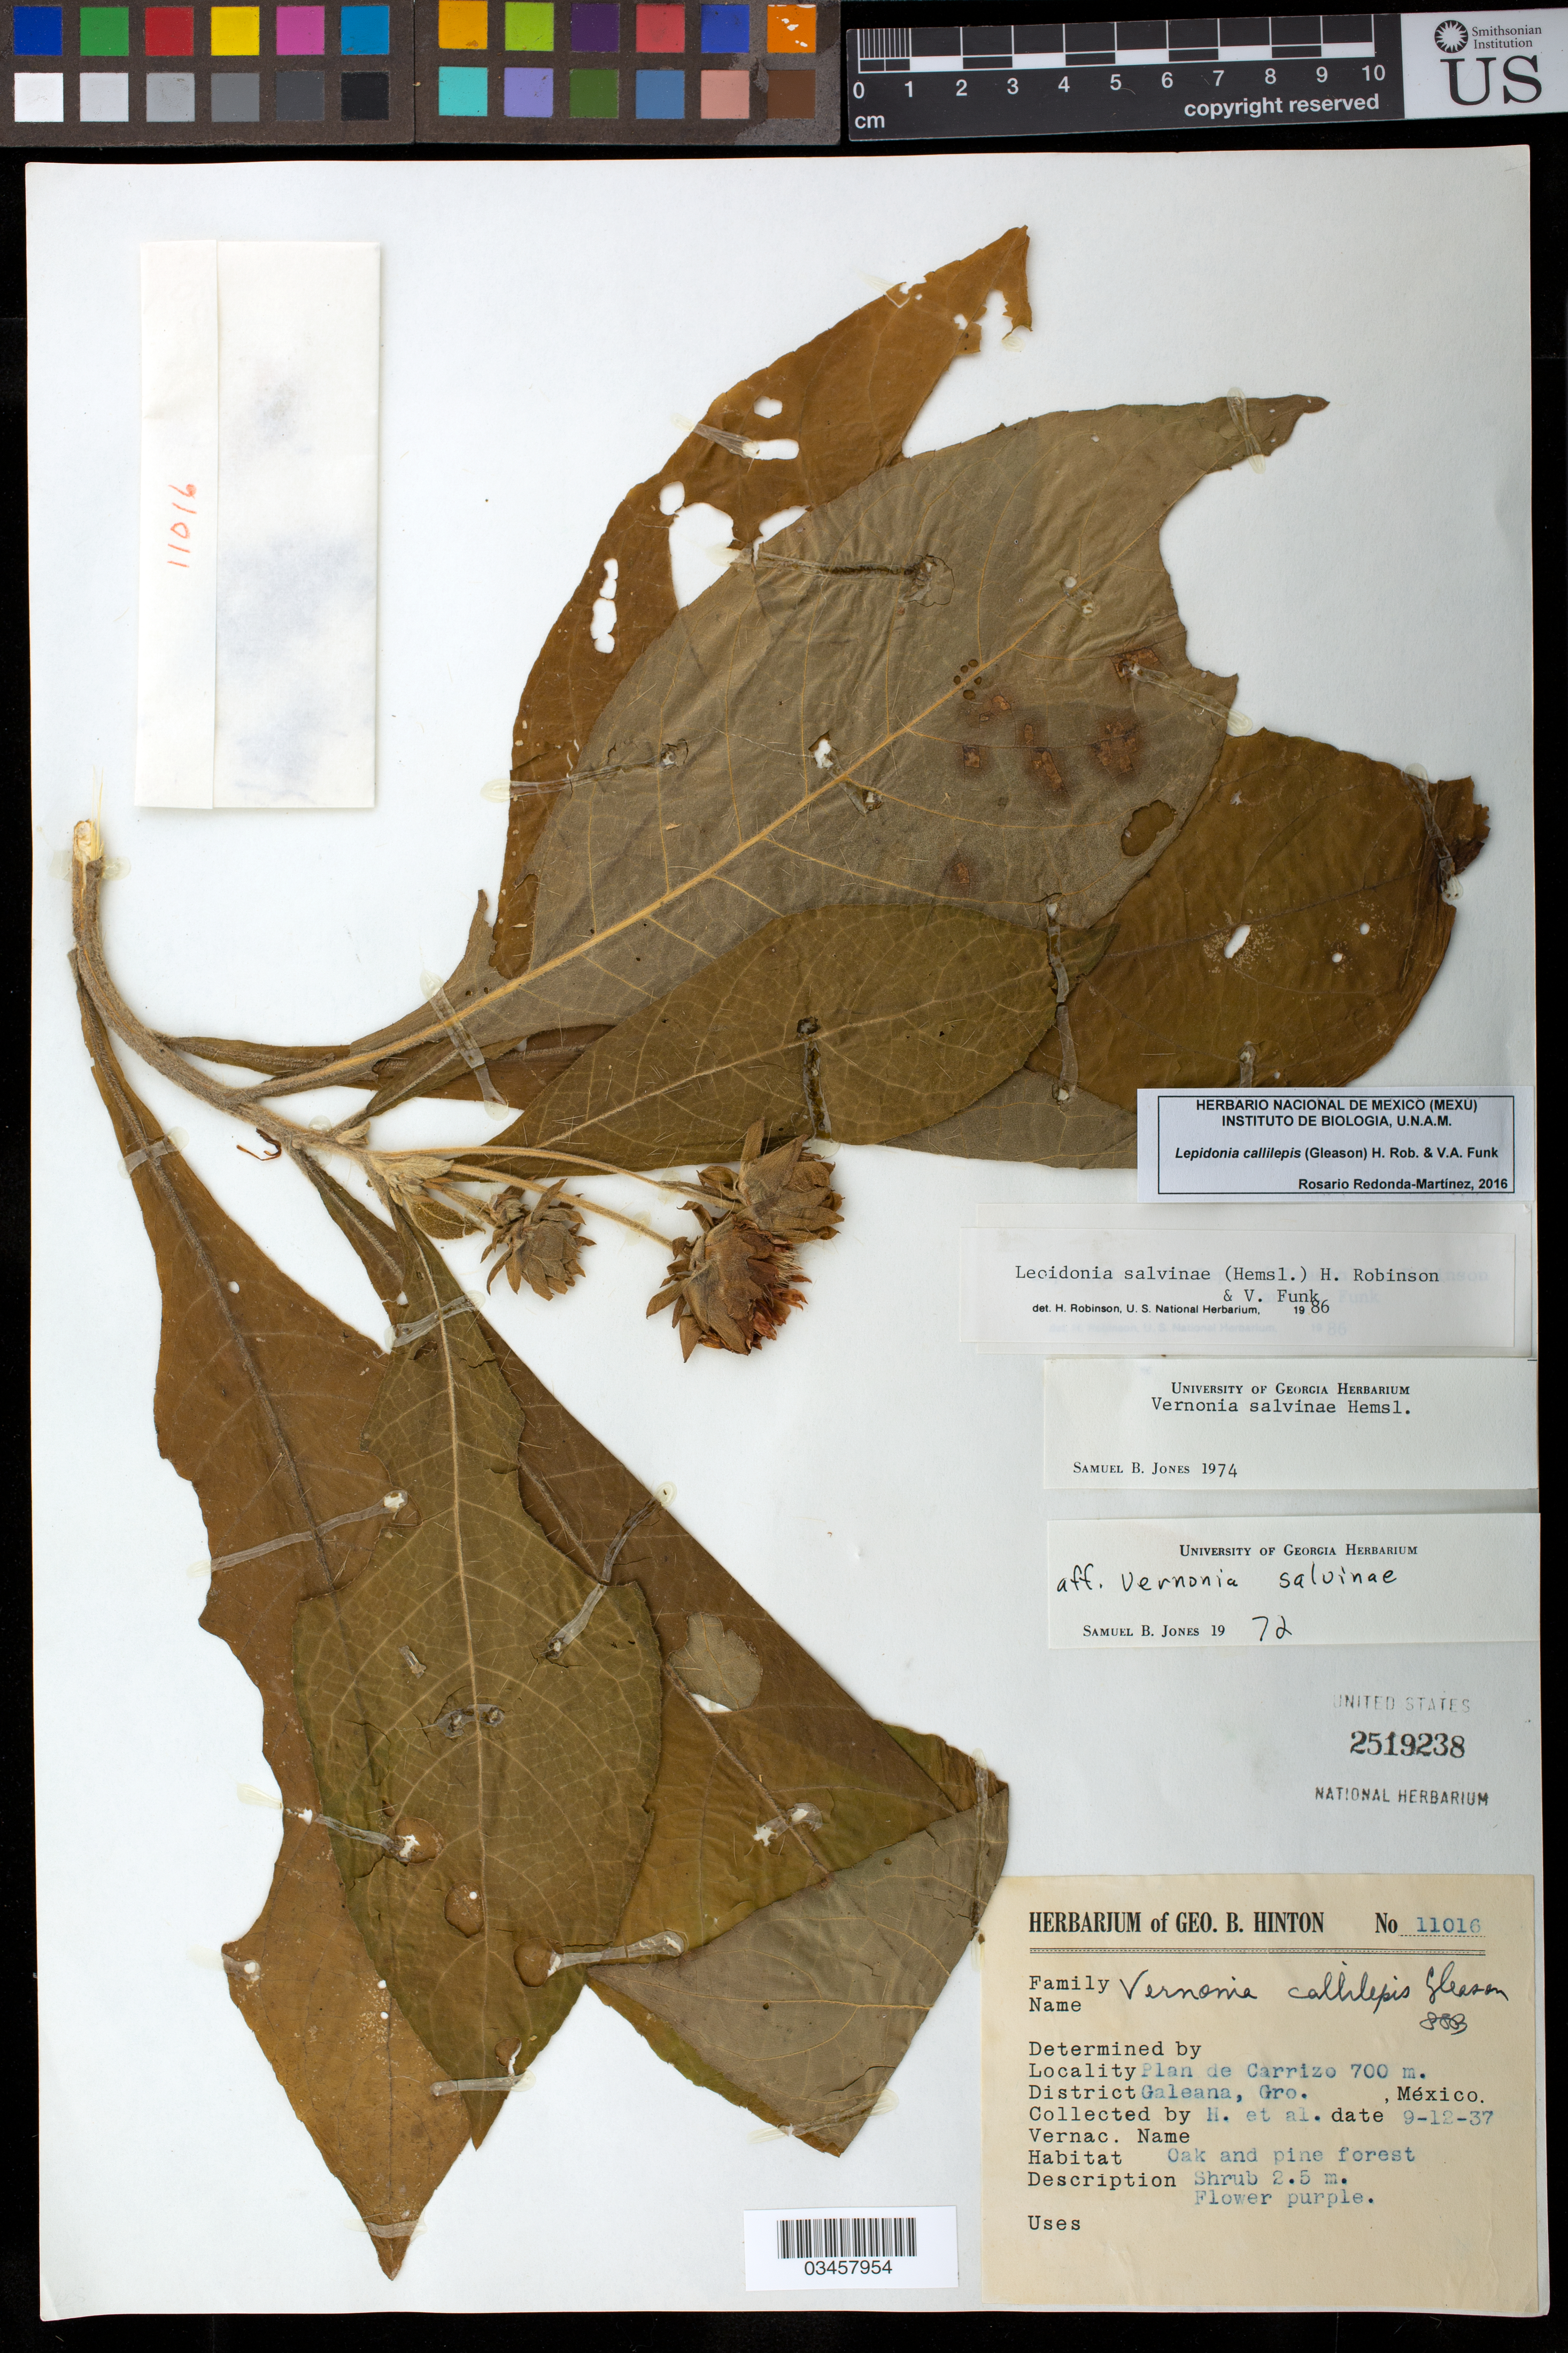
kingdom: Plantae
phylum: Tracheophyta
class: Magnoliopsida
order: Asterales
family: Asteraceae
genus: Lepidonia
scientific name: Lepidonia callilepis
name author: (Gleason) H. Rob. & V.A. Funk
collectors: G. B. Hinton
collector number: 11016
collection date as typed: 09 Dec 1937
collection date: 1937-12-09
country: Mexico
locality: San Juan de las Flores, Galeana, Gro. - Plan de Carrizo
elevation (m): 700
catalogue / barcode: US 2519238